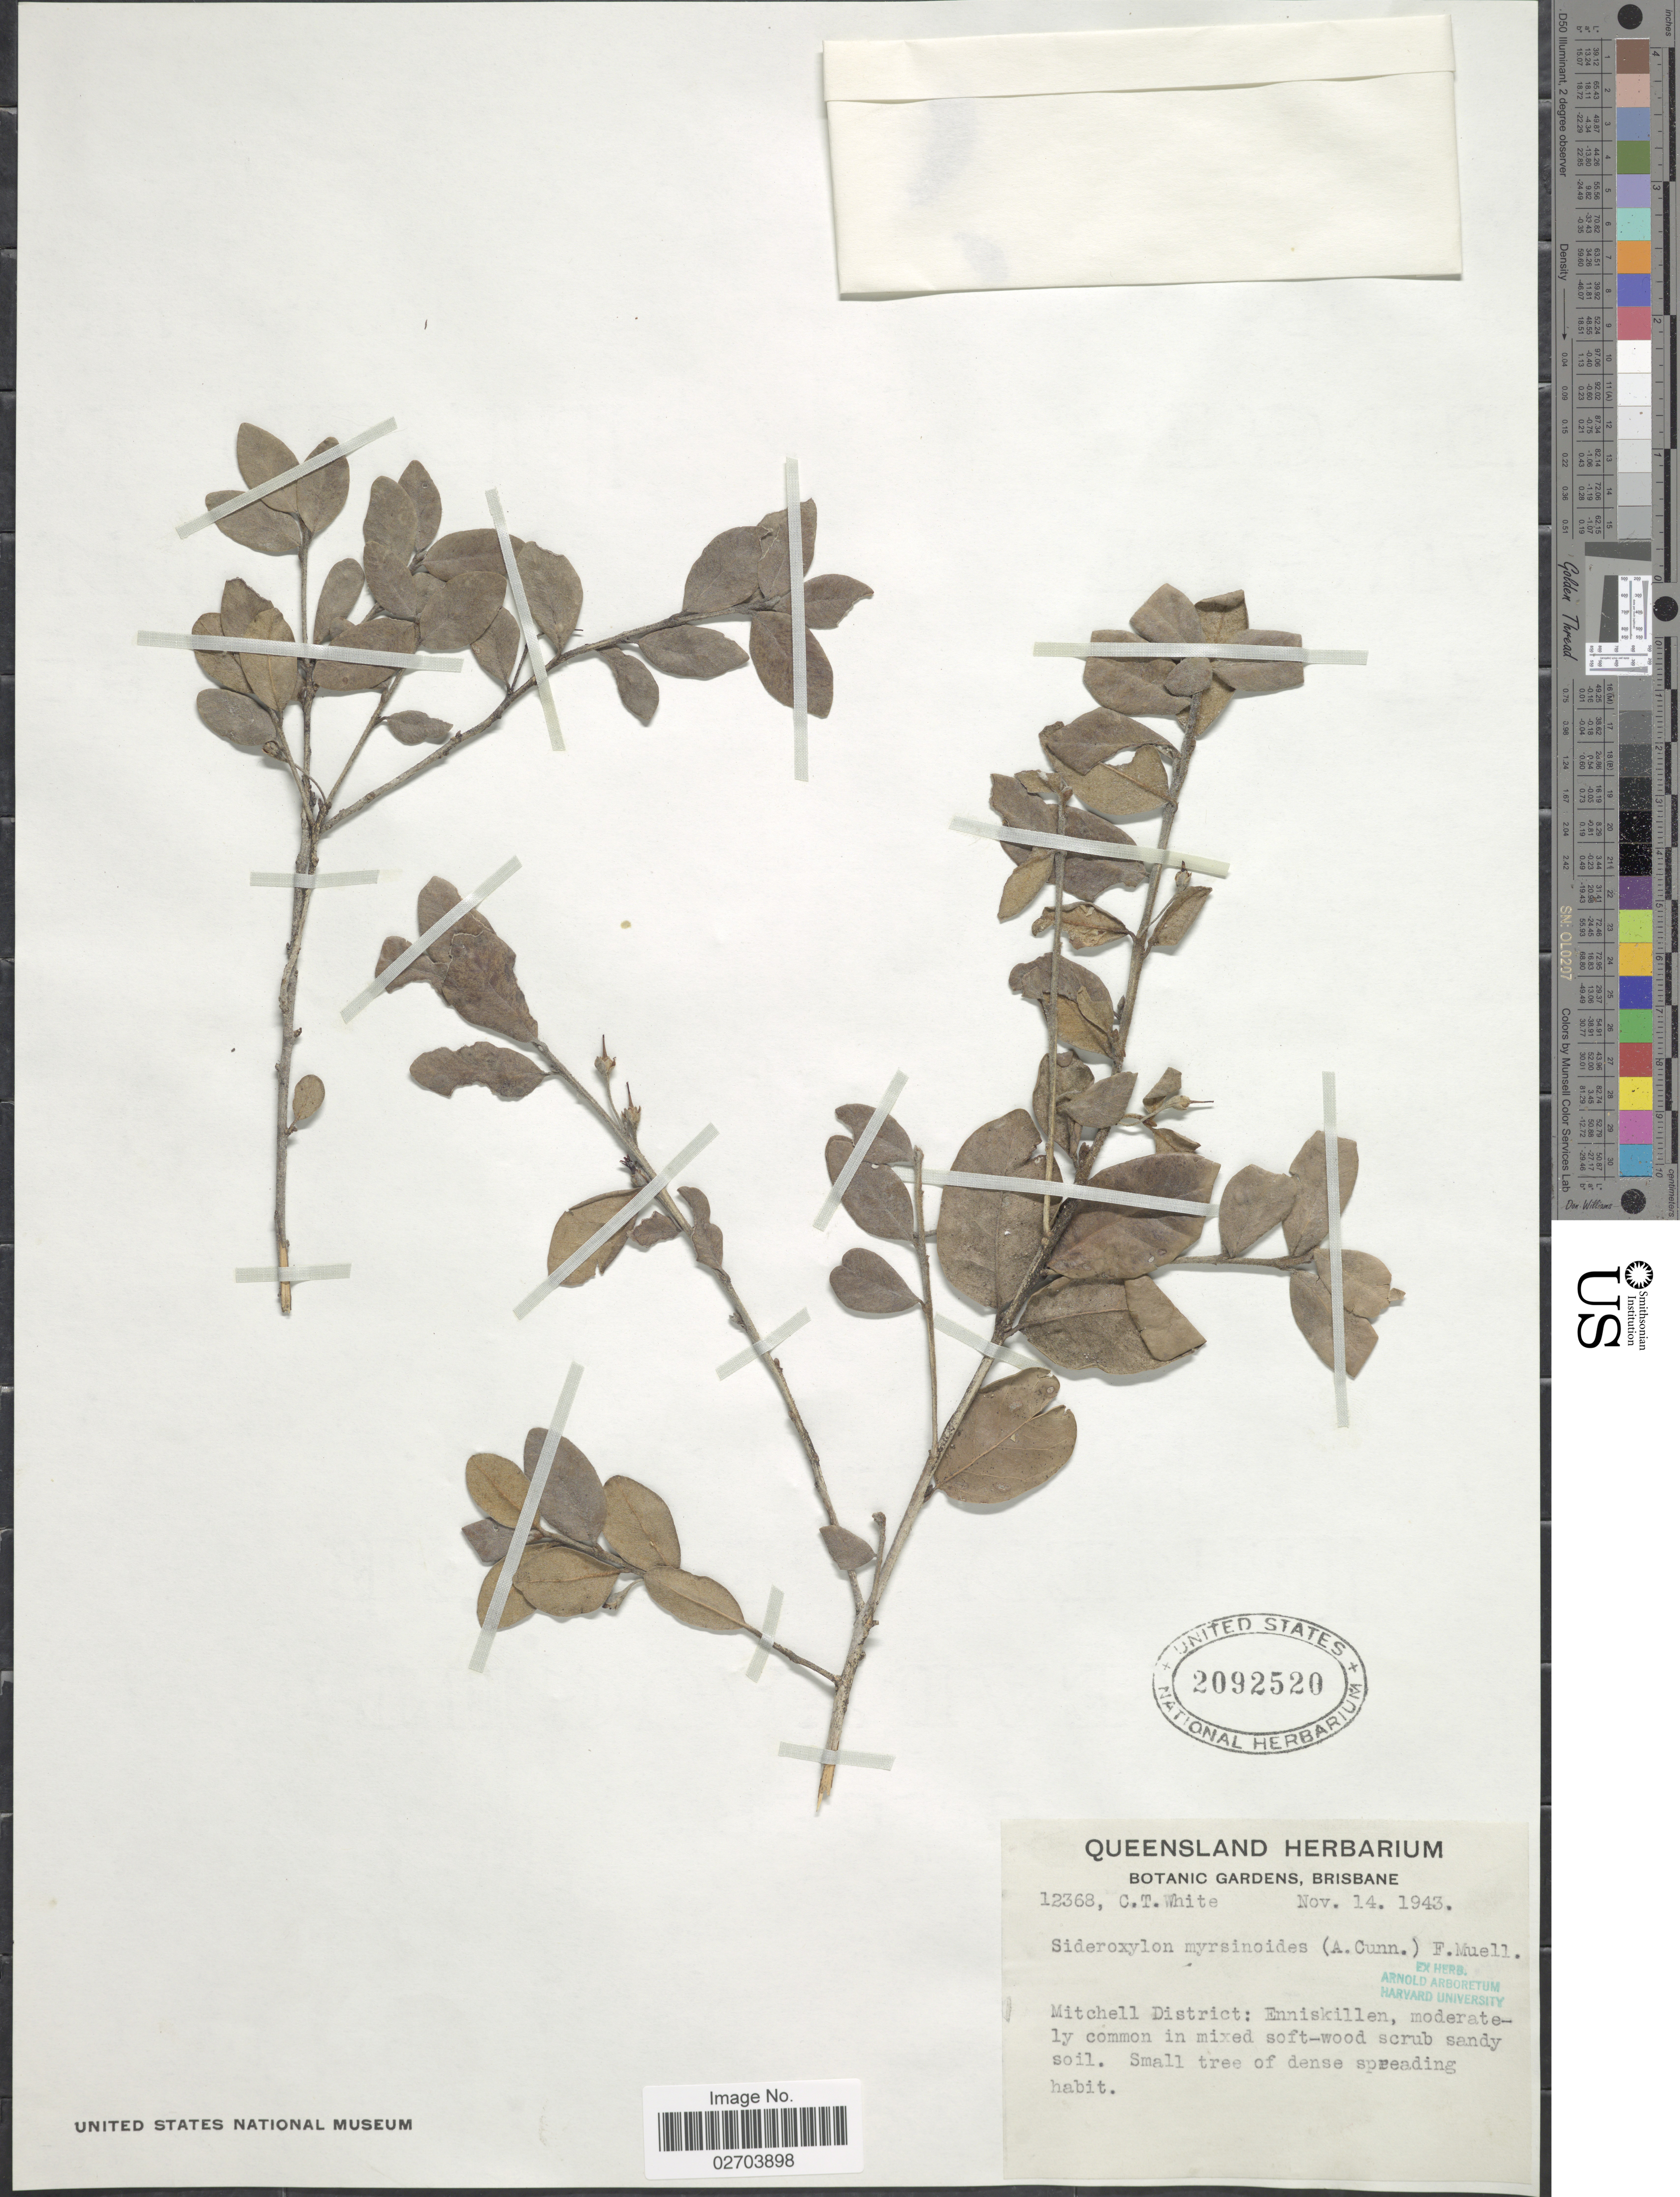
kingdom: Plantae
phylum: Tracheophyta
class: Magnoliopsida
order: Ericales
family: Sapotaceae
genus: Sideroxylon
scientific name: Sideroxylon myrsinoides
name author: (A. Cunn. ex Benth.) Benth. & Hook. f. ex F. Muell.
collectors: C. T. White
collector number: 12368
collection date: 1943-11-14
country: Australia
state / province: Queensland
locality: Mitchell District: Enniskillen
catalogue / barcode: US 2092520